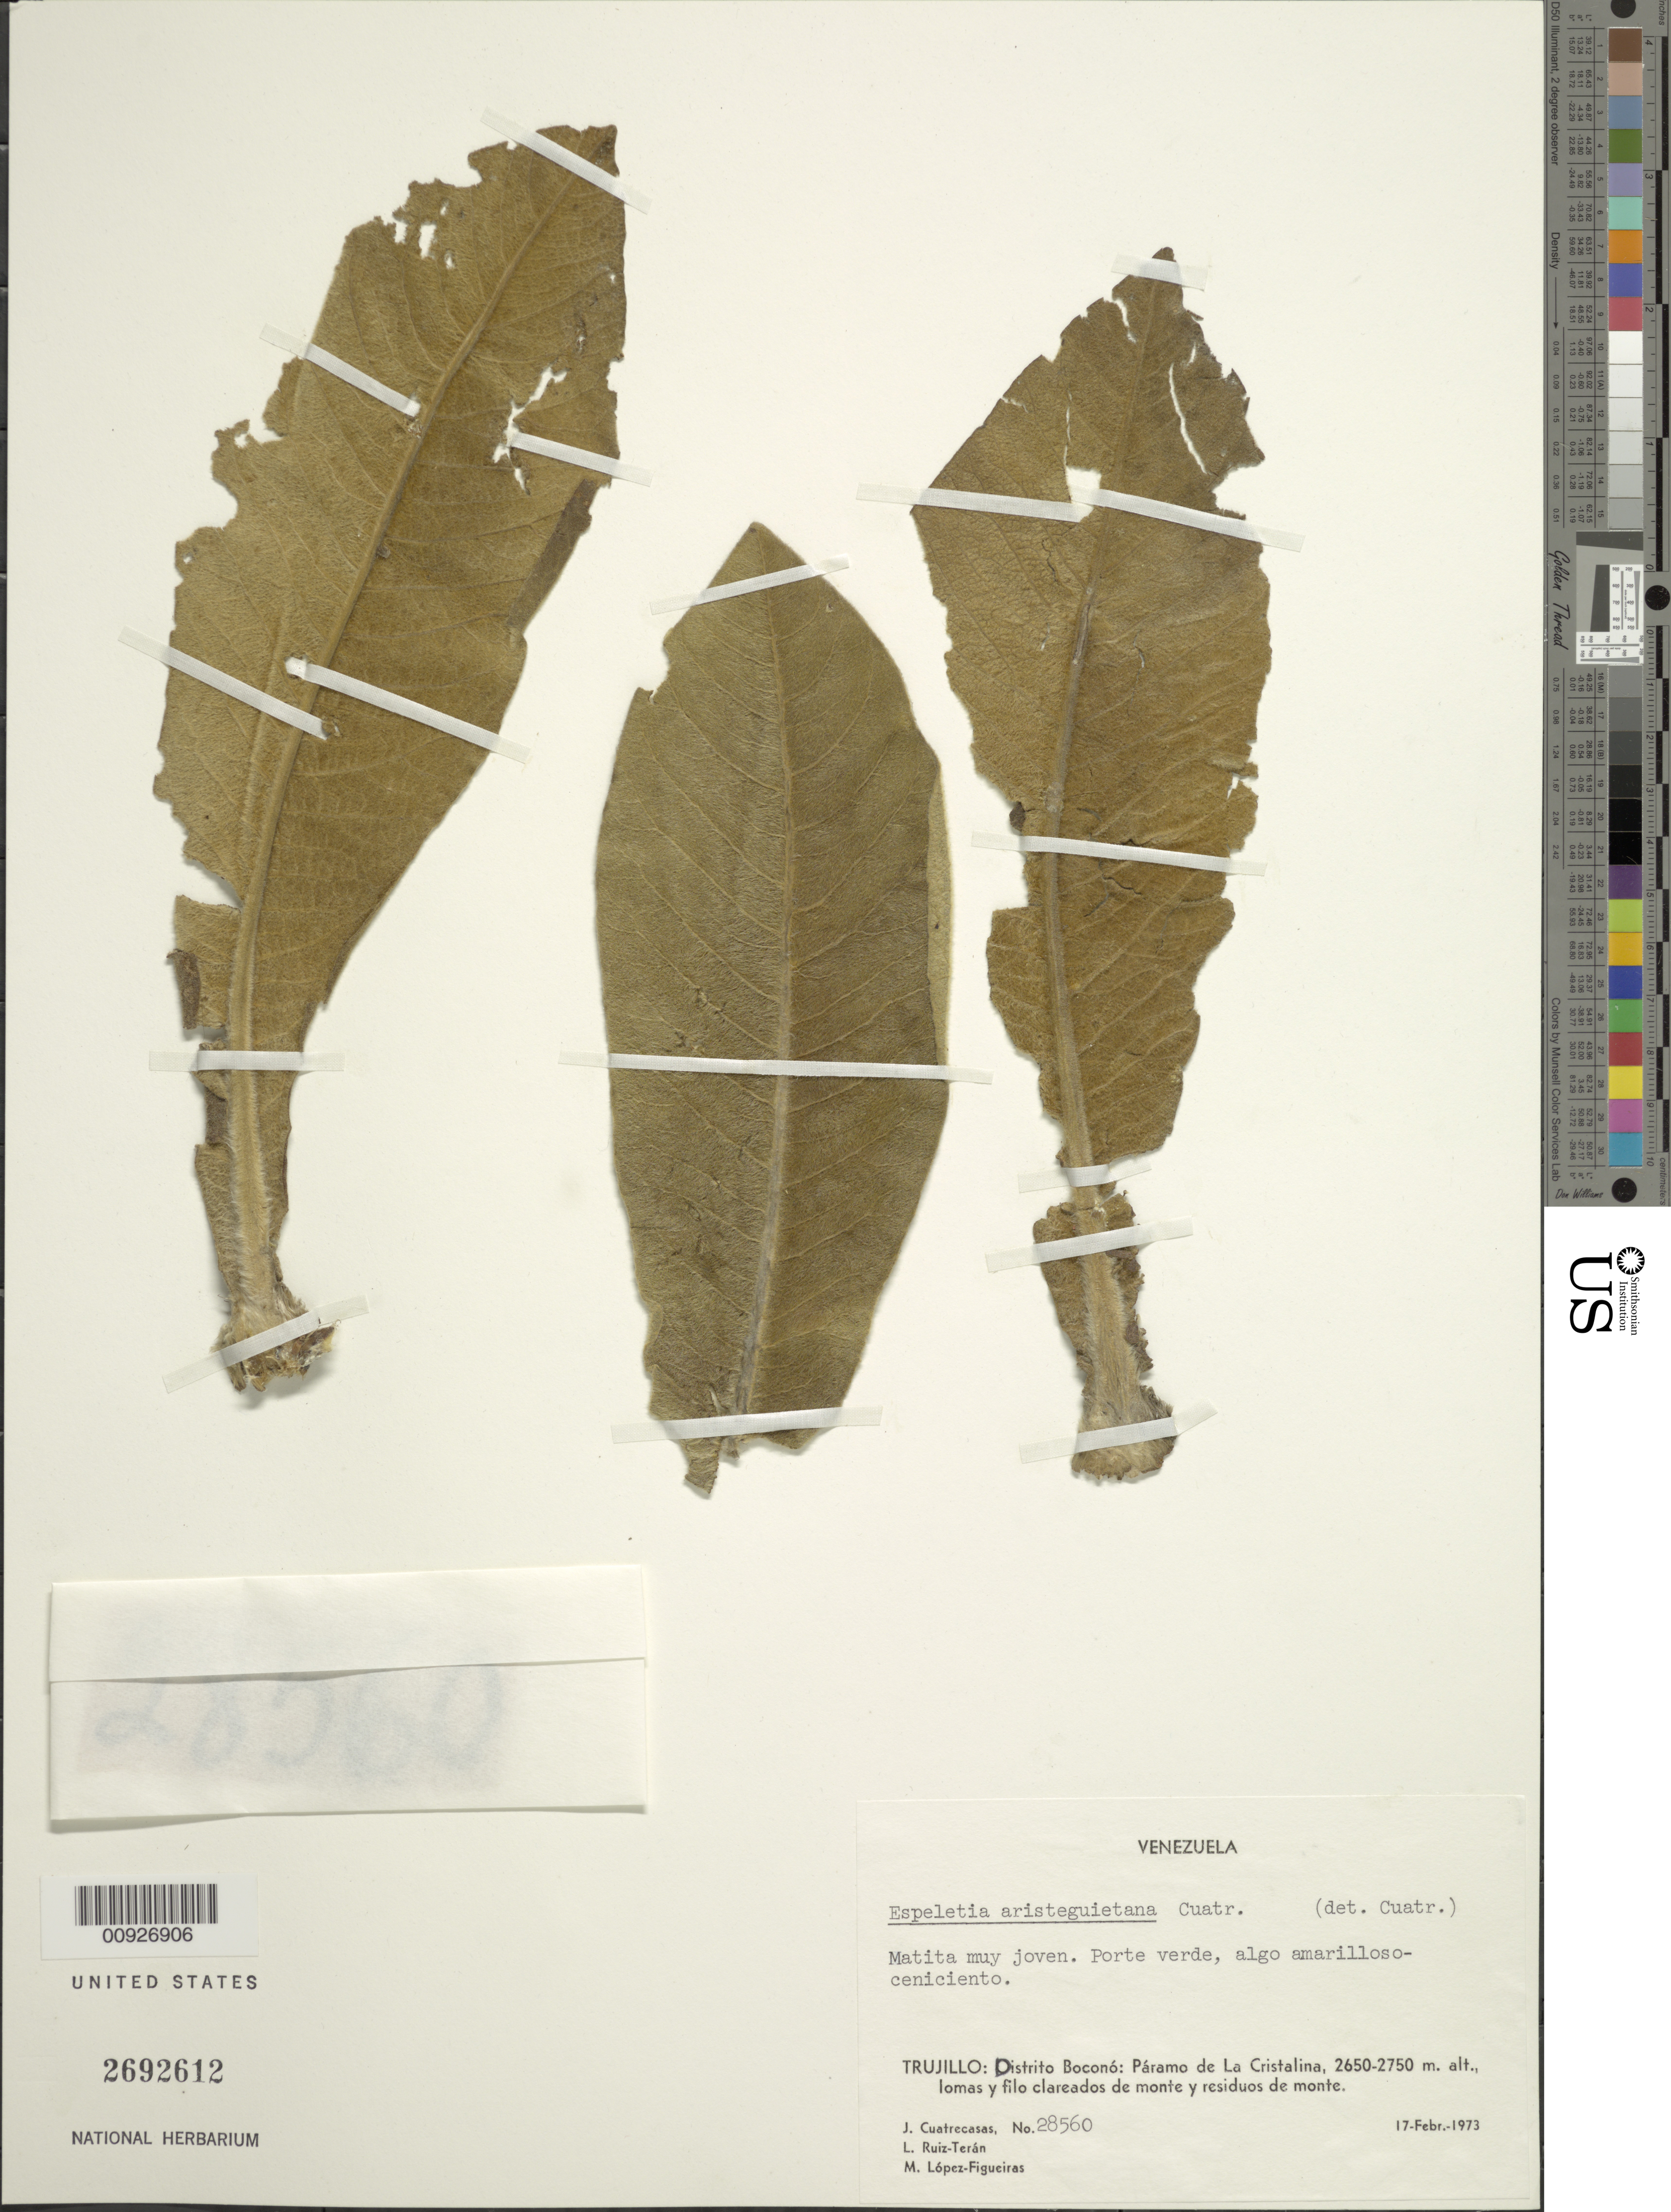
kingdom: Plantae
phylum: Tracheophyta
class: Magnoliopsida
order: Asterales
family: Asteraceae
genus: Espeletia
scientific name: Espeletia aristeguietana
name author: Cuatrec.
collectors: J. Cuatrecasas, L. E. Ruíz-Terán & M. López Figueiras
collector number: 28560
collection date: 1973-02-17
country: Venezuela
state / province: Trujillo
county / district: D. Boconó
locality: P. de la Cristalina.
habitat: Lomas y filo clareados de monte y residuos de monte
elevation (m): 2650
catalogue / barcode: US 2692612